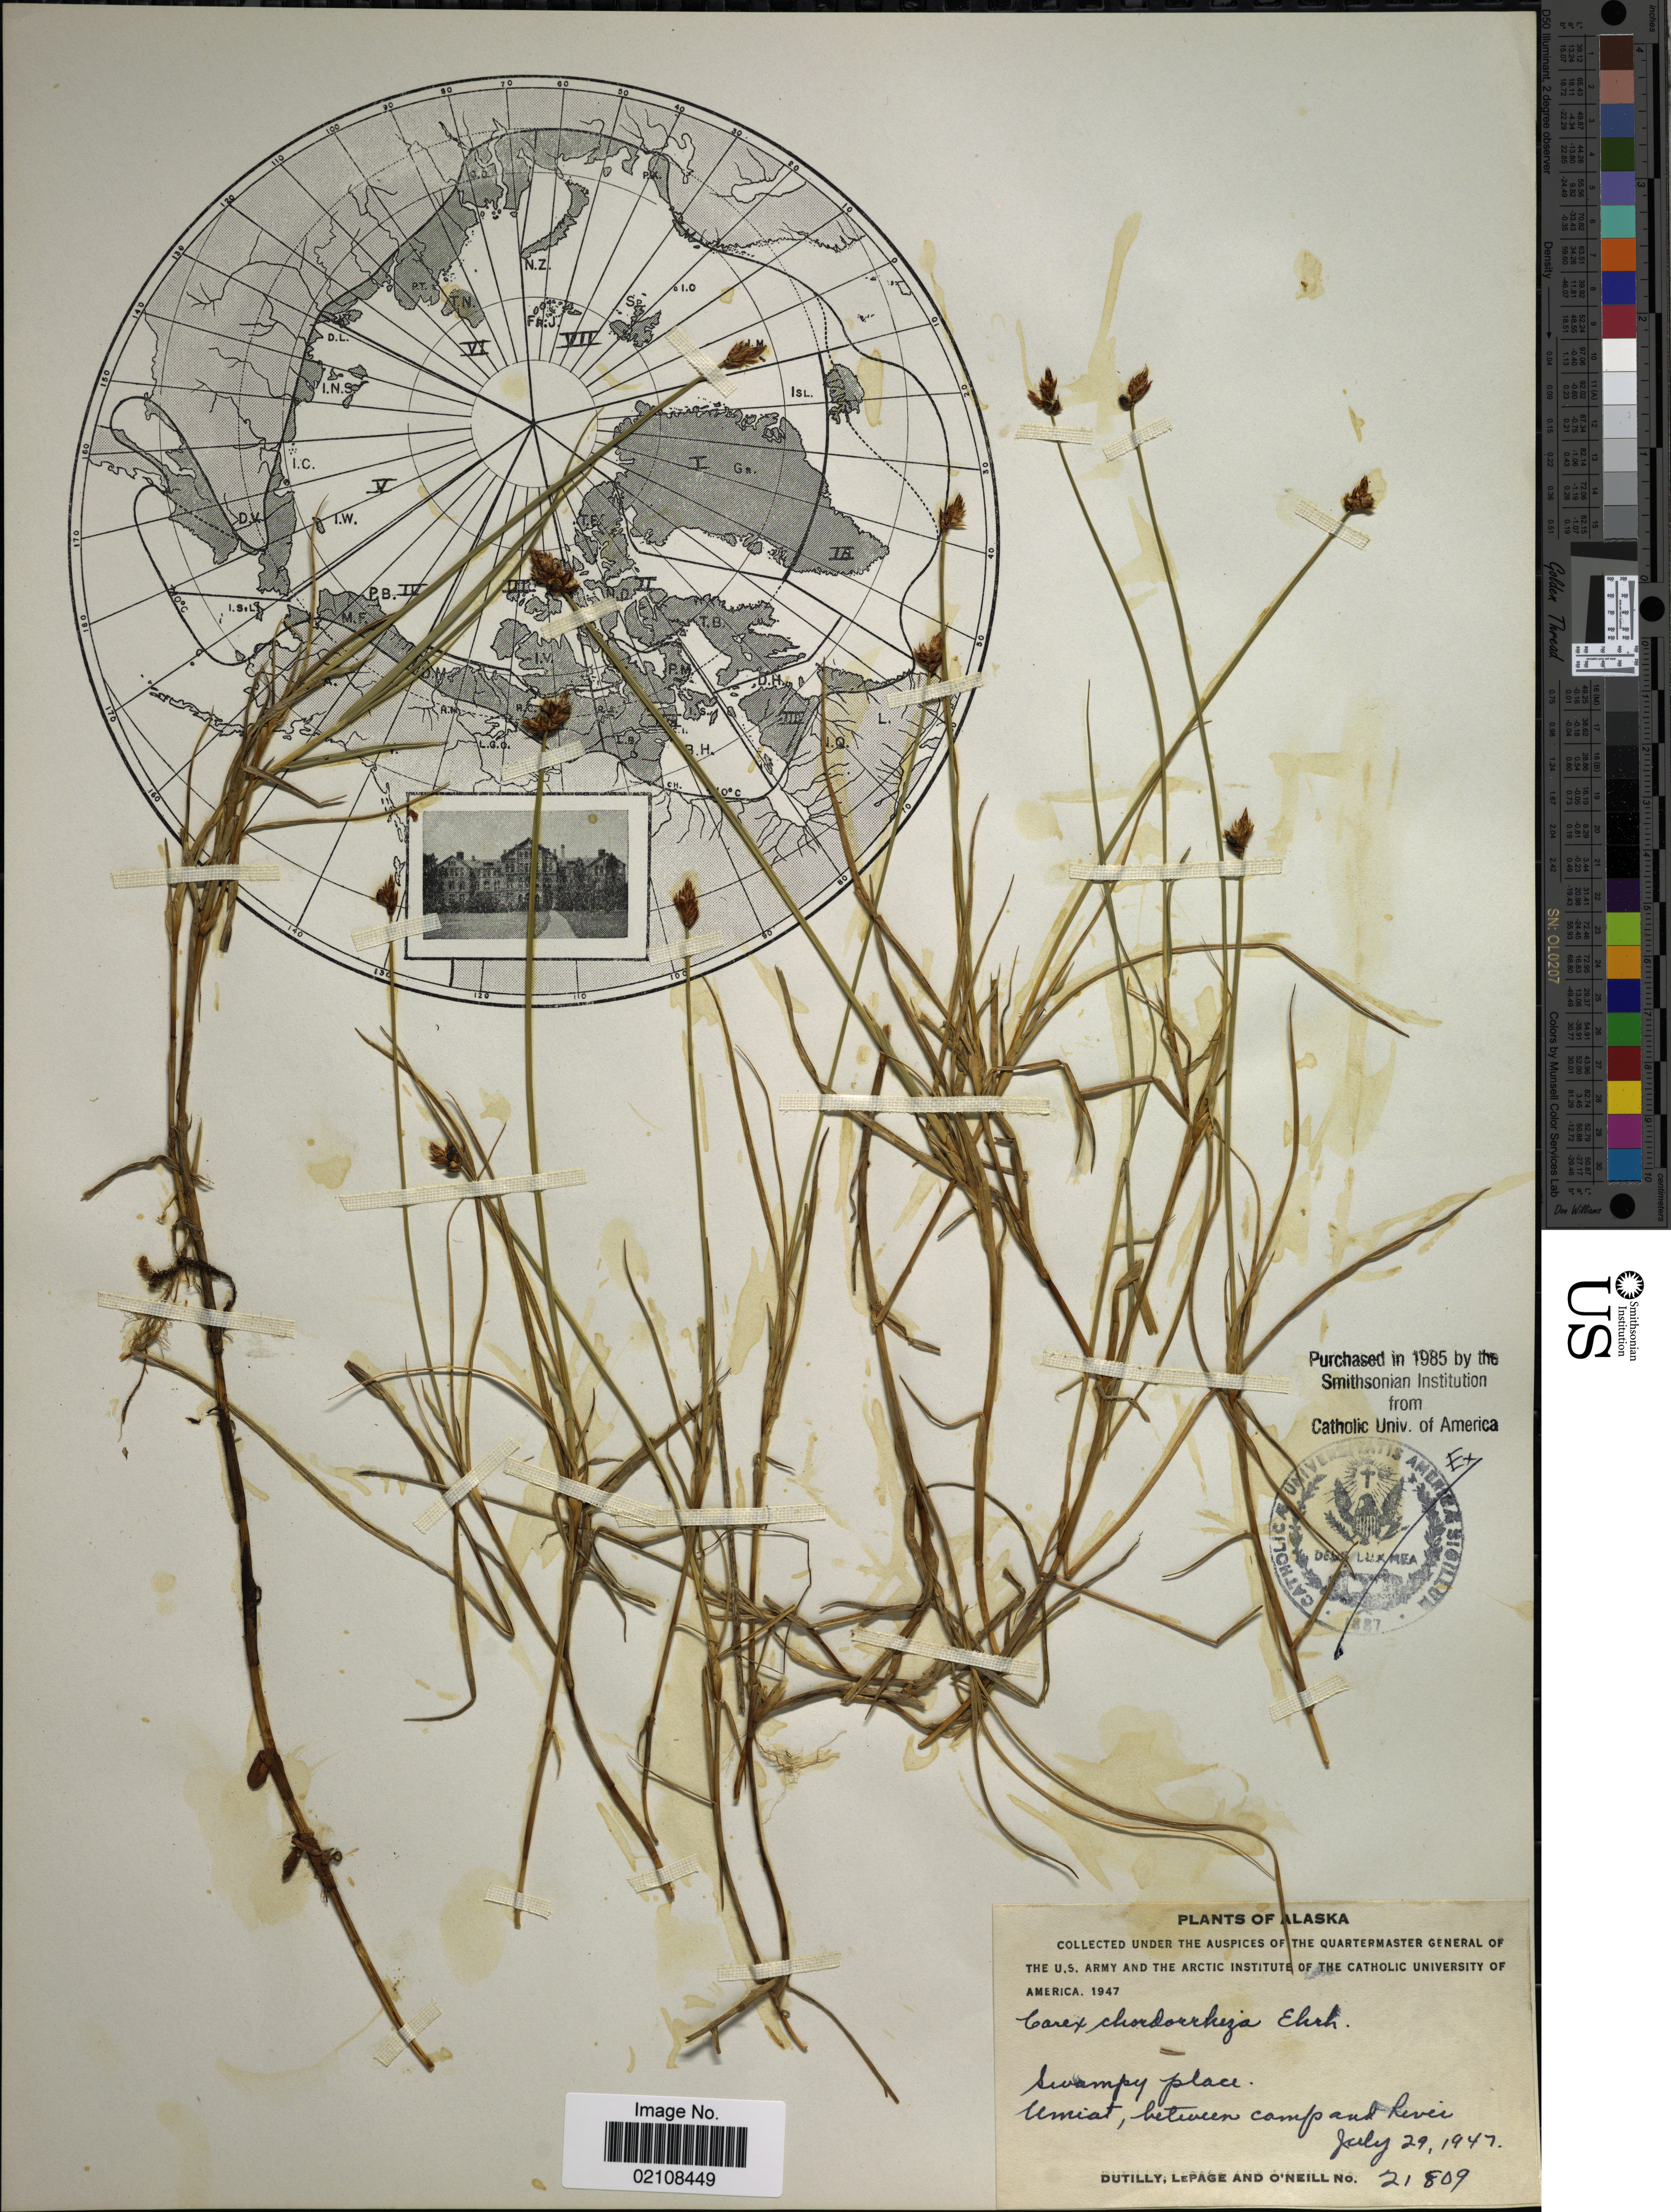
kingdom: Plantae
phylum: Tracheophyta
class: Liliopsida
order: Poales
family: Cyperaceae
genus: Carex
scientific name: Carex chordorrhiza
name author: L. f.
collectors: -. Dutilly, -. LePage & O' Neill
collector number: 21809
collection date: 1947-07-29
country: United States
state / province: Alaska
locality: Swampy place. Umiat, between camp and River